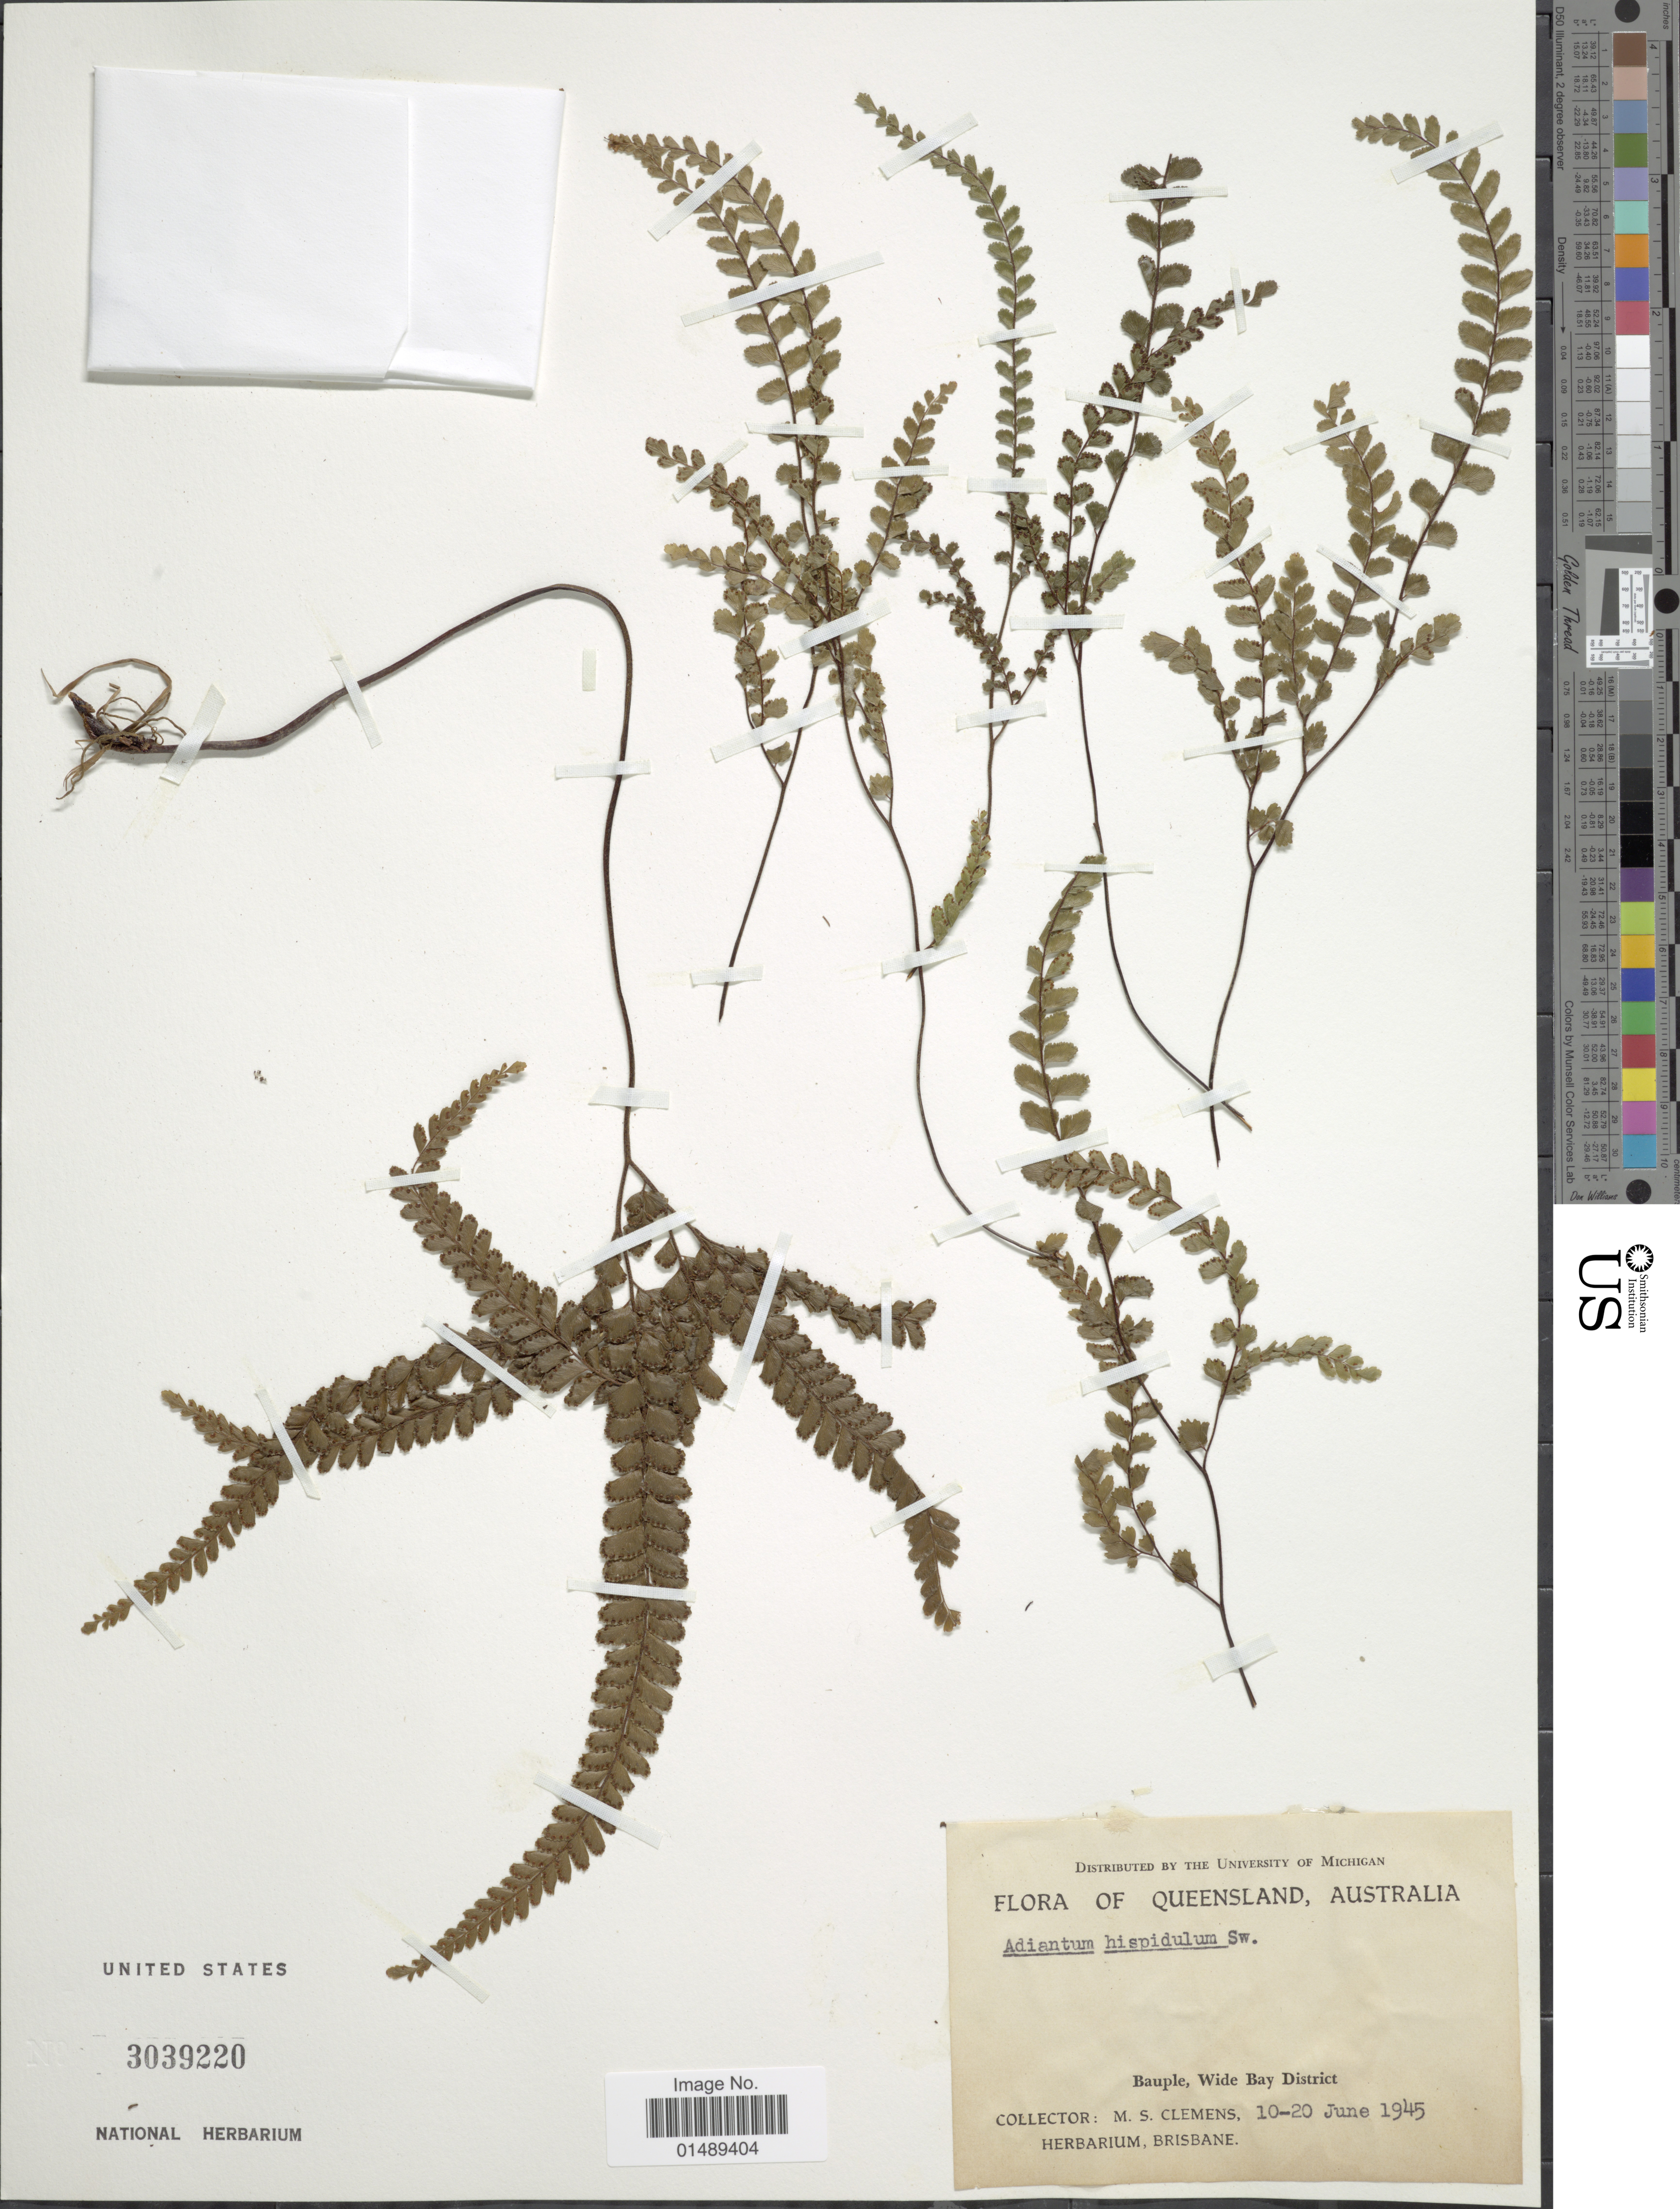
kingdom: Plantae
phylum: Tracheophyta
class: Polypodiopsida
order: Polypodiales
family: Pteridaceae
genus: Adiantum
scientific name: Adiantum hispidulum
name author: Sw.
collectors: M. S. Clemens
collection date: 1945-06-10/1945-06-20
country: Australia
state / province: Queensland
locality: Bauple, Wide Bay District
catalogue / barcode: US 3039220